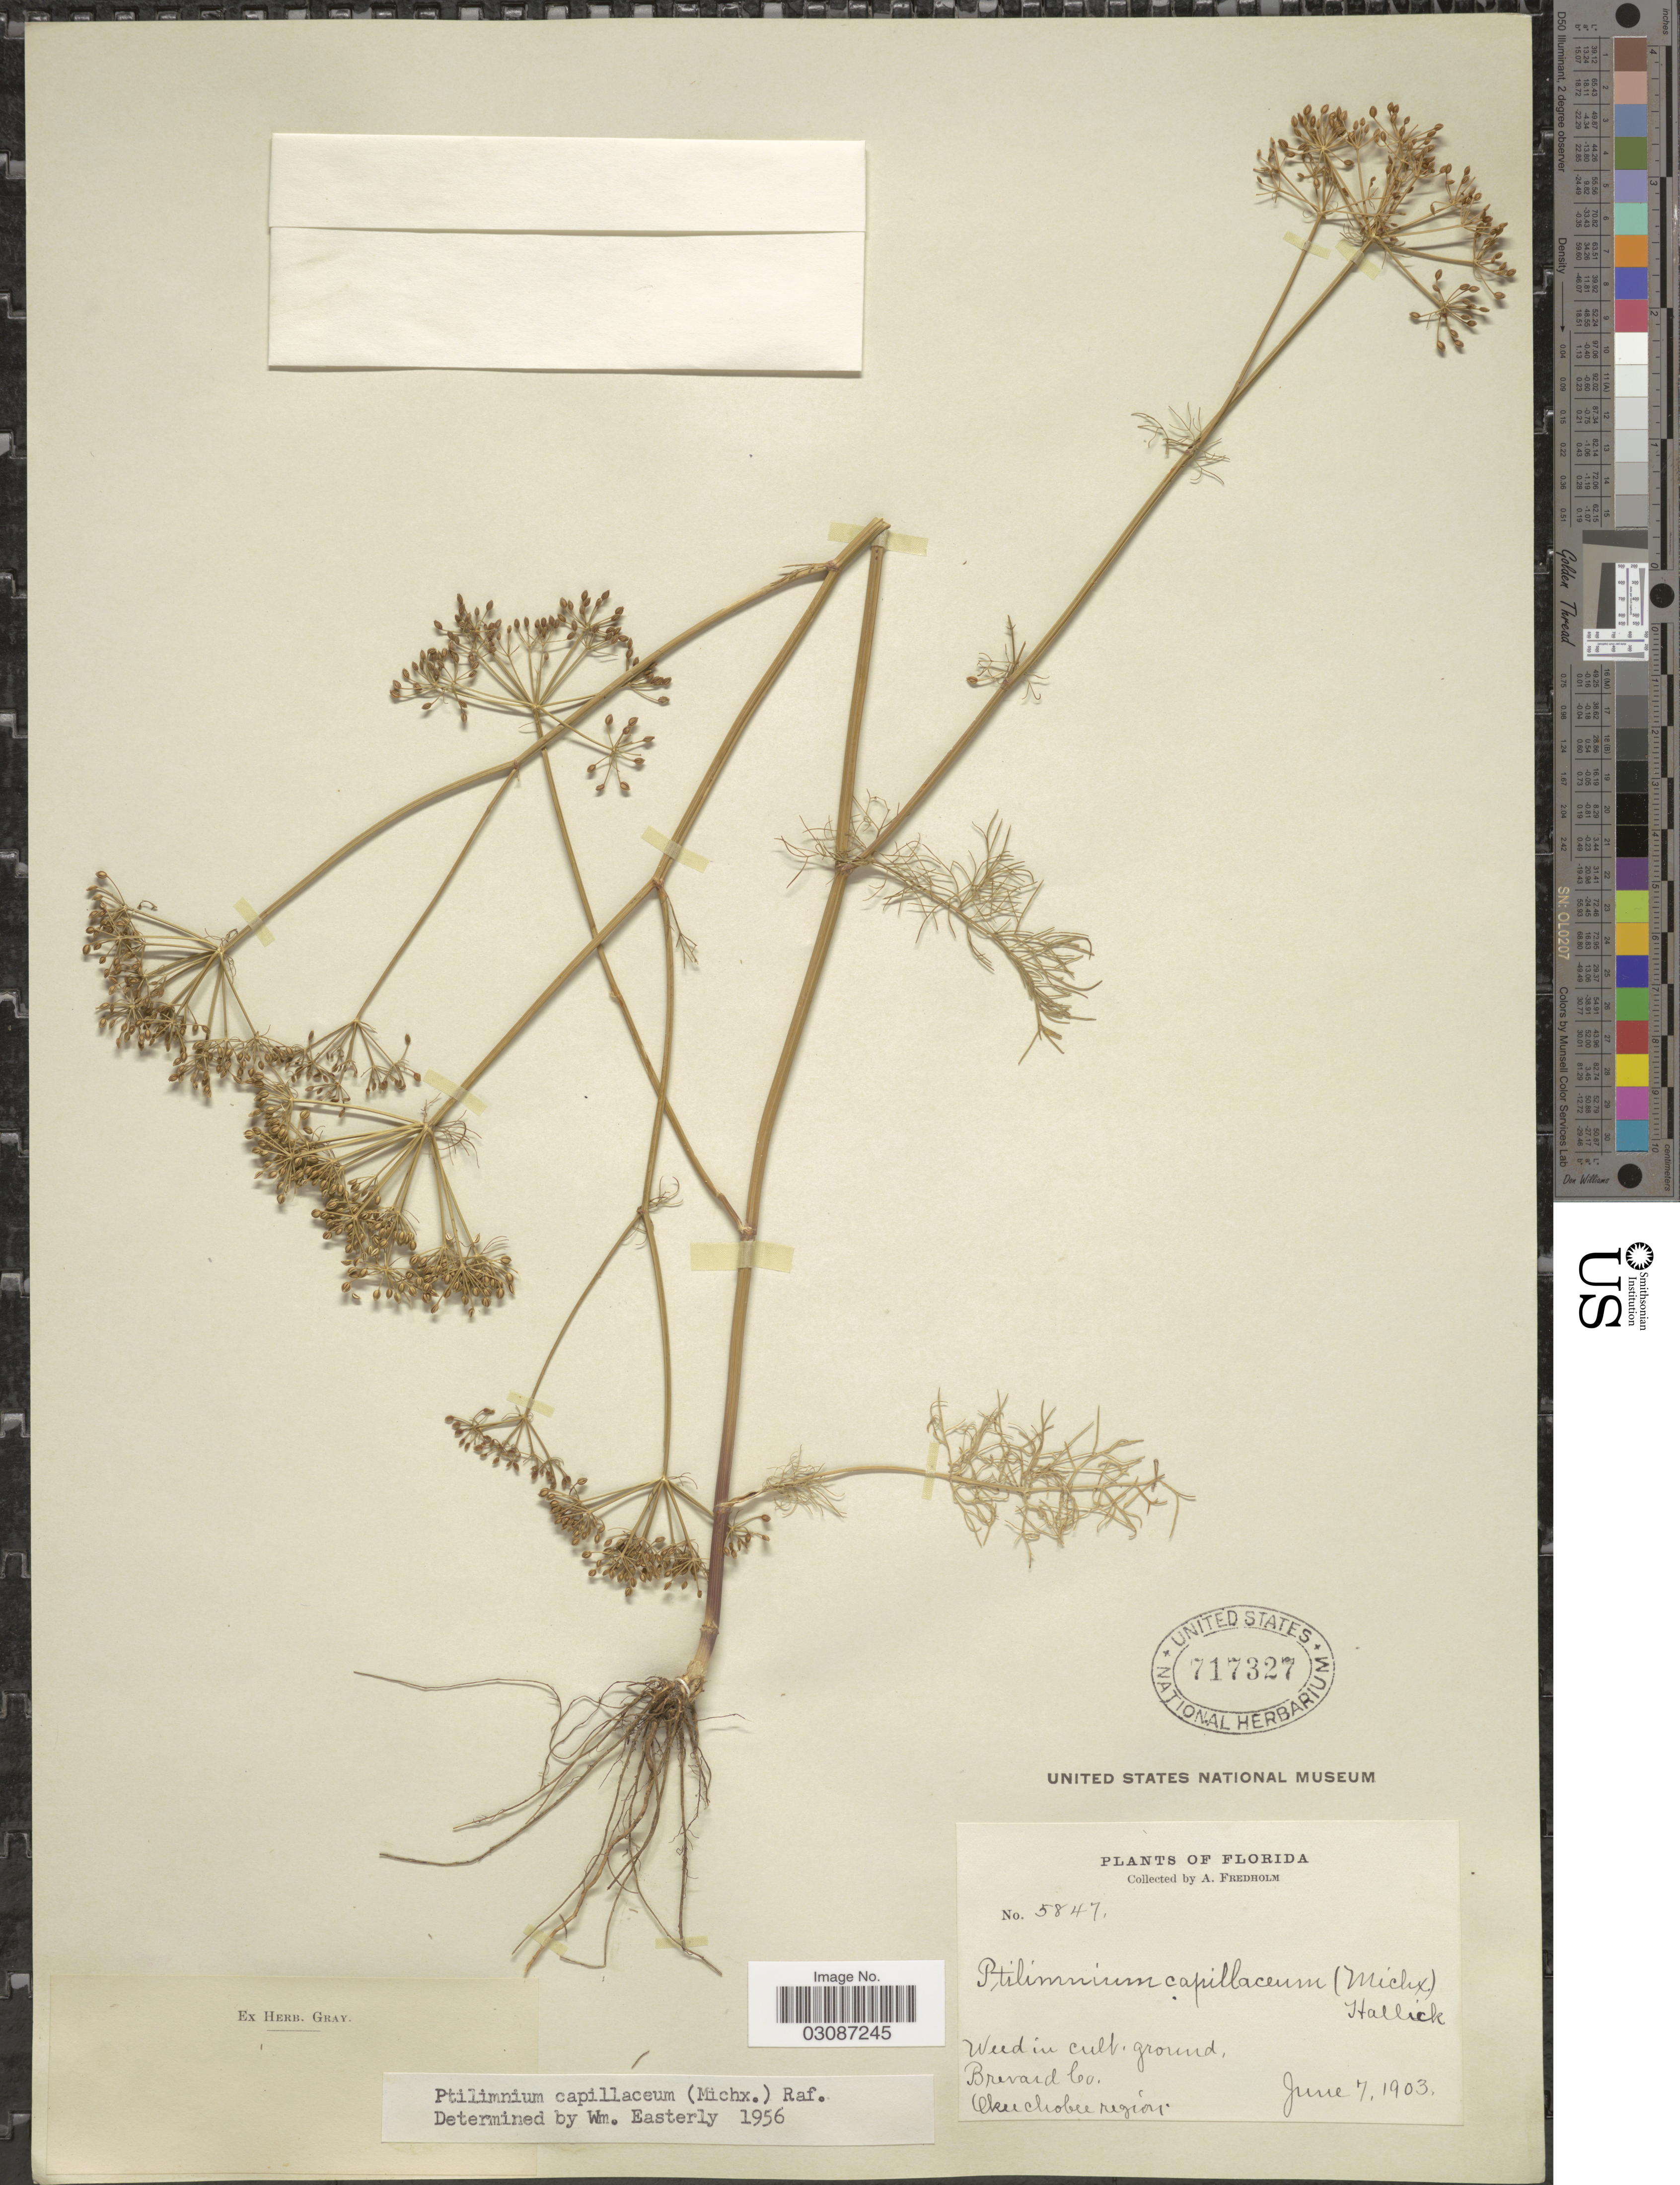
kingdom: Plantae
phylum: Tracheophyta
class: Magnoliopsida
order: Apiales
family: Apiaceae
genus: Ptilimnium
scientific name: Ptilimnium capillaceum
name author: (Michx.) Raf.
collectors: A. Fredholm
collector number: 5847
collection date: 1903-06-07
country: United States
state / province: Florida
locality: Brevard Co. Okeechobee region.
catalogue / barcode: US 717327